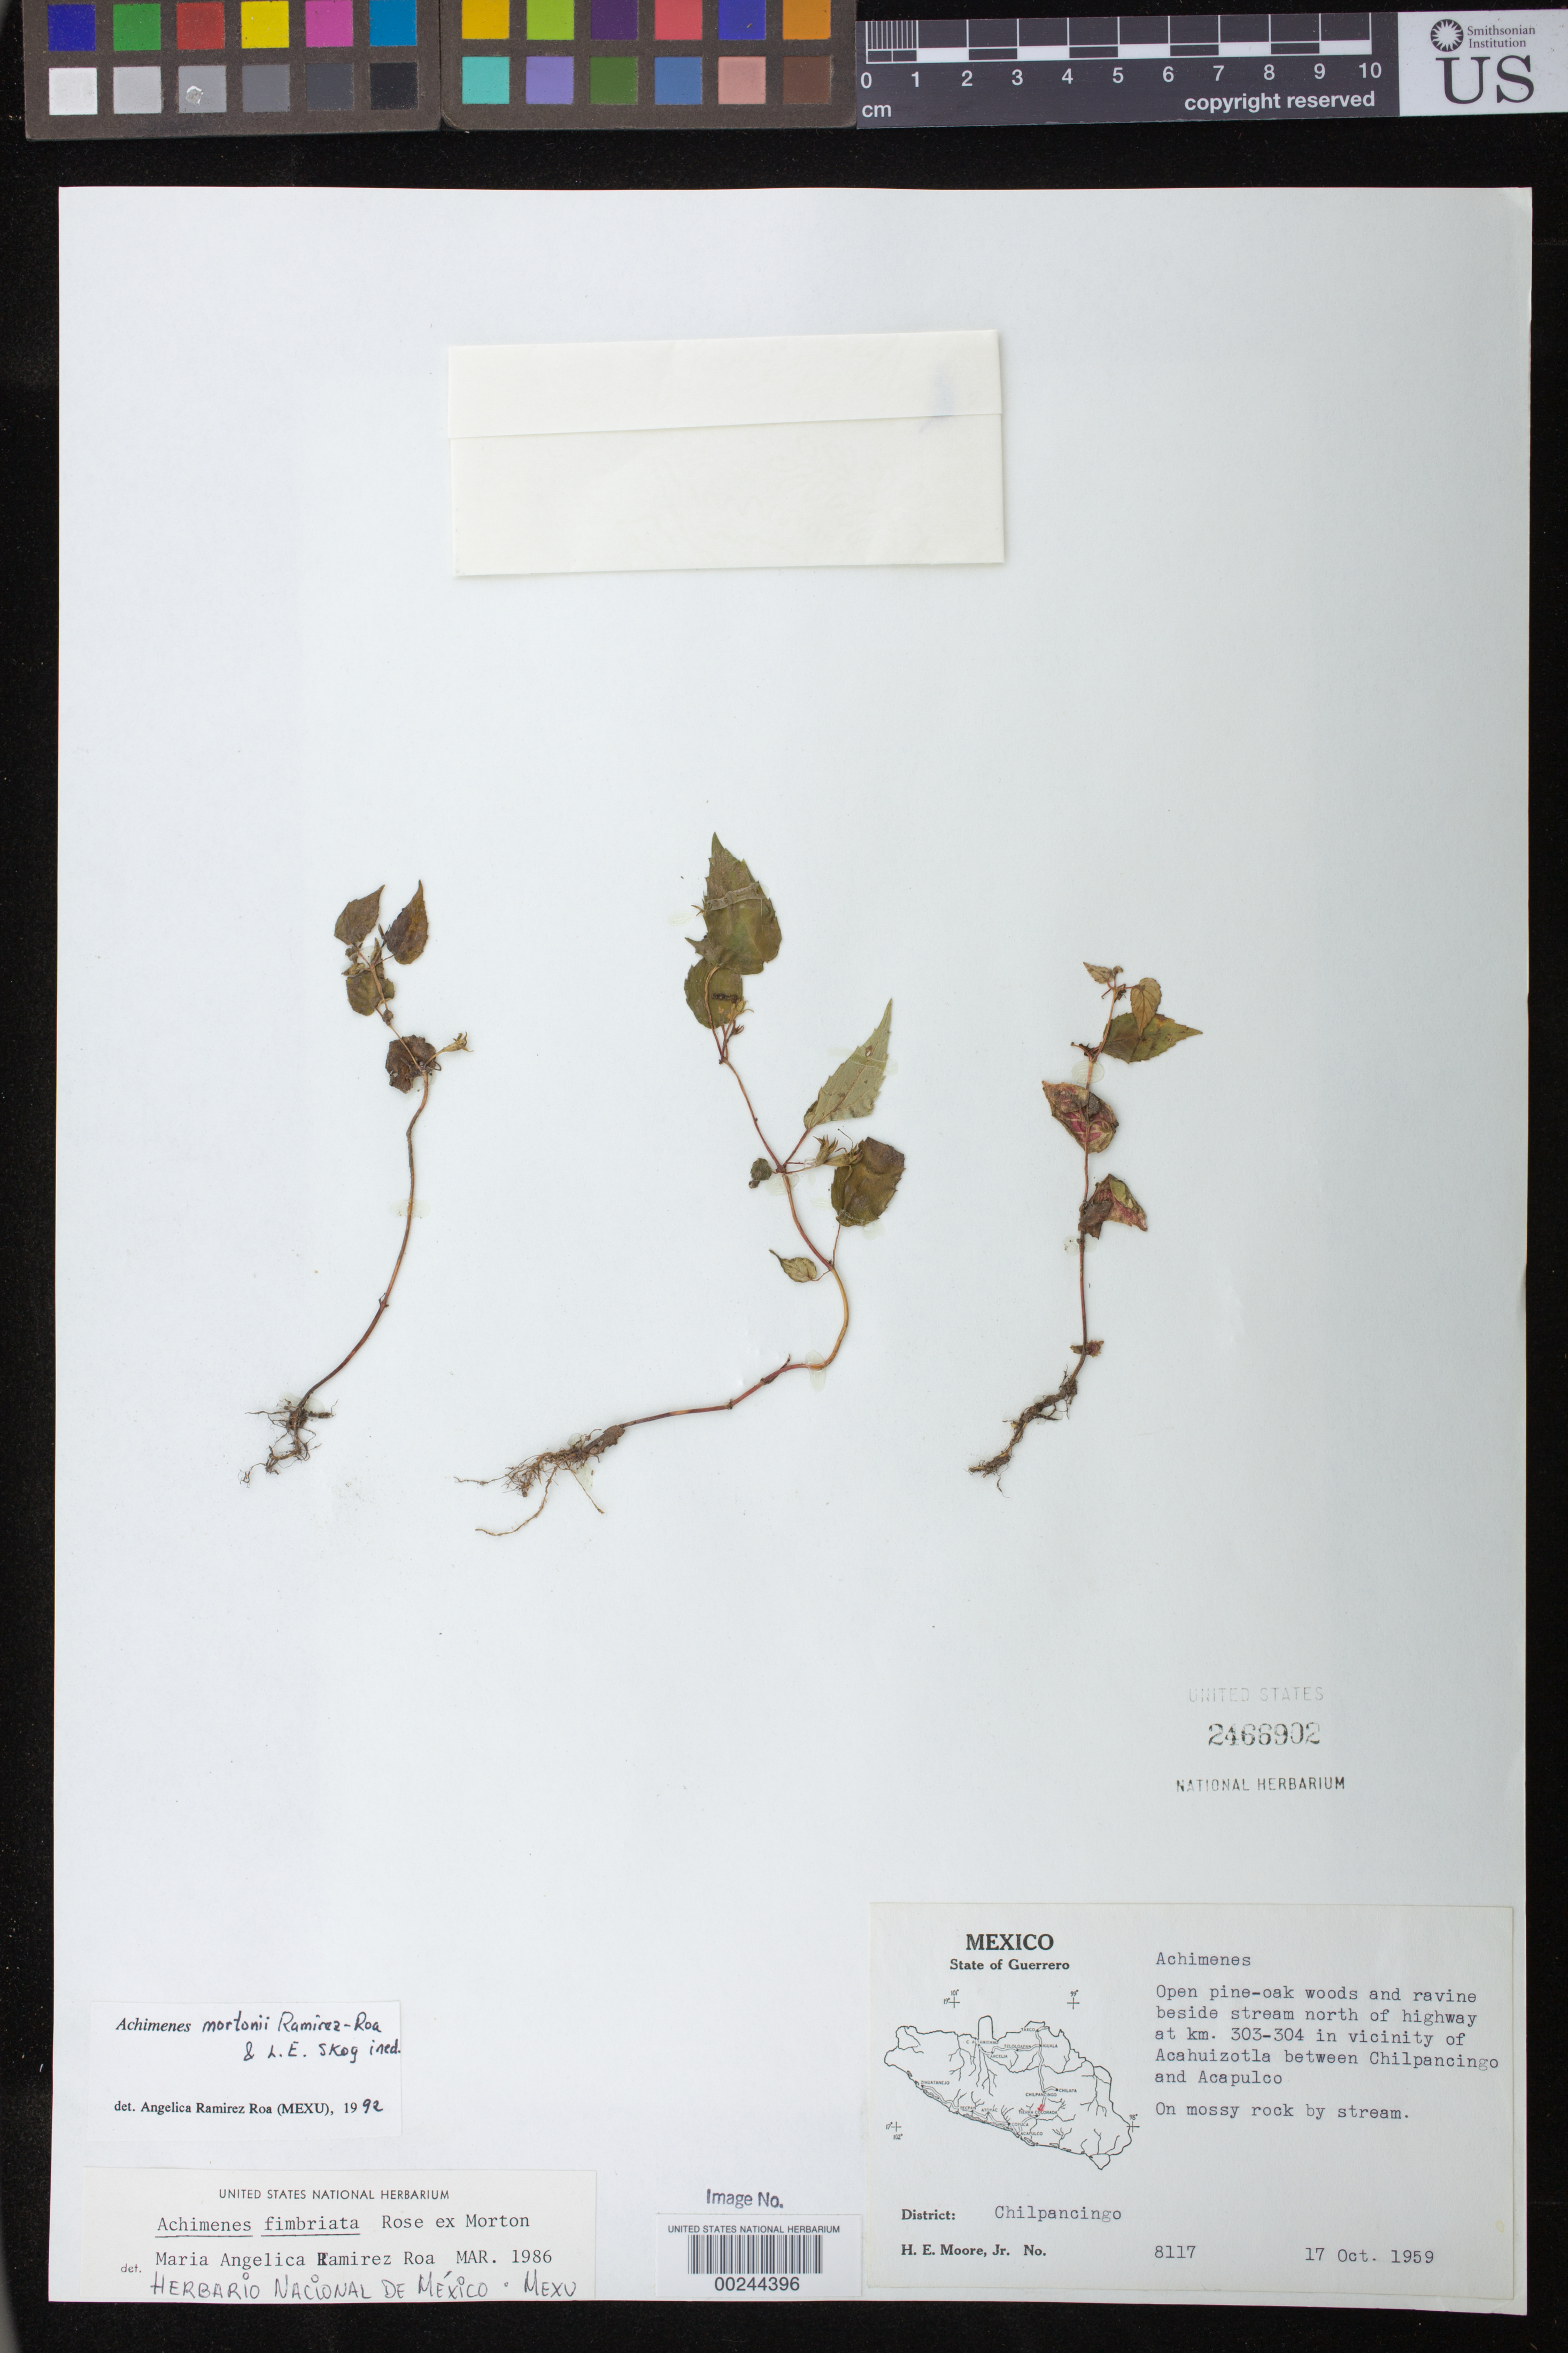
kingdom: Plantae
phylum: Tracheophyta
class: Magnoliopsida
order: Lamiales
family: Gesneriaceae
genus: Achimenes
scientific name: Achimenes fimbriata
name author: Rose ex C.V. Morton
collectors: H. E. Moore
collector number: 8117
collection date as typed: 17 Oct 1959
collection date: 1959-10-17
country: Mexico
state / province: Guerrero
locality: Dist. Chilpancingo, N of highway at km 303-304 in vicinity of Acahuizotla between Chilpancingo and Acapulco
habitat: Open pine-oak woods and ravine beside stream, on mossy rock by stream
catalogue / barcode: US 2466902